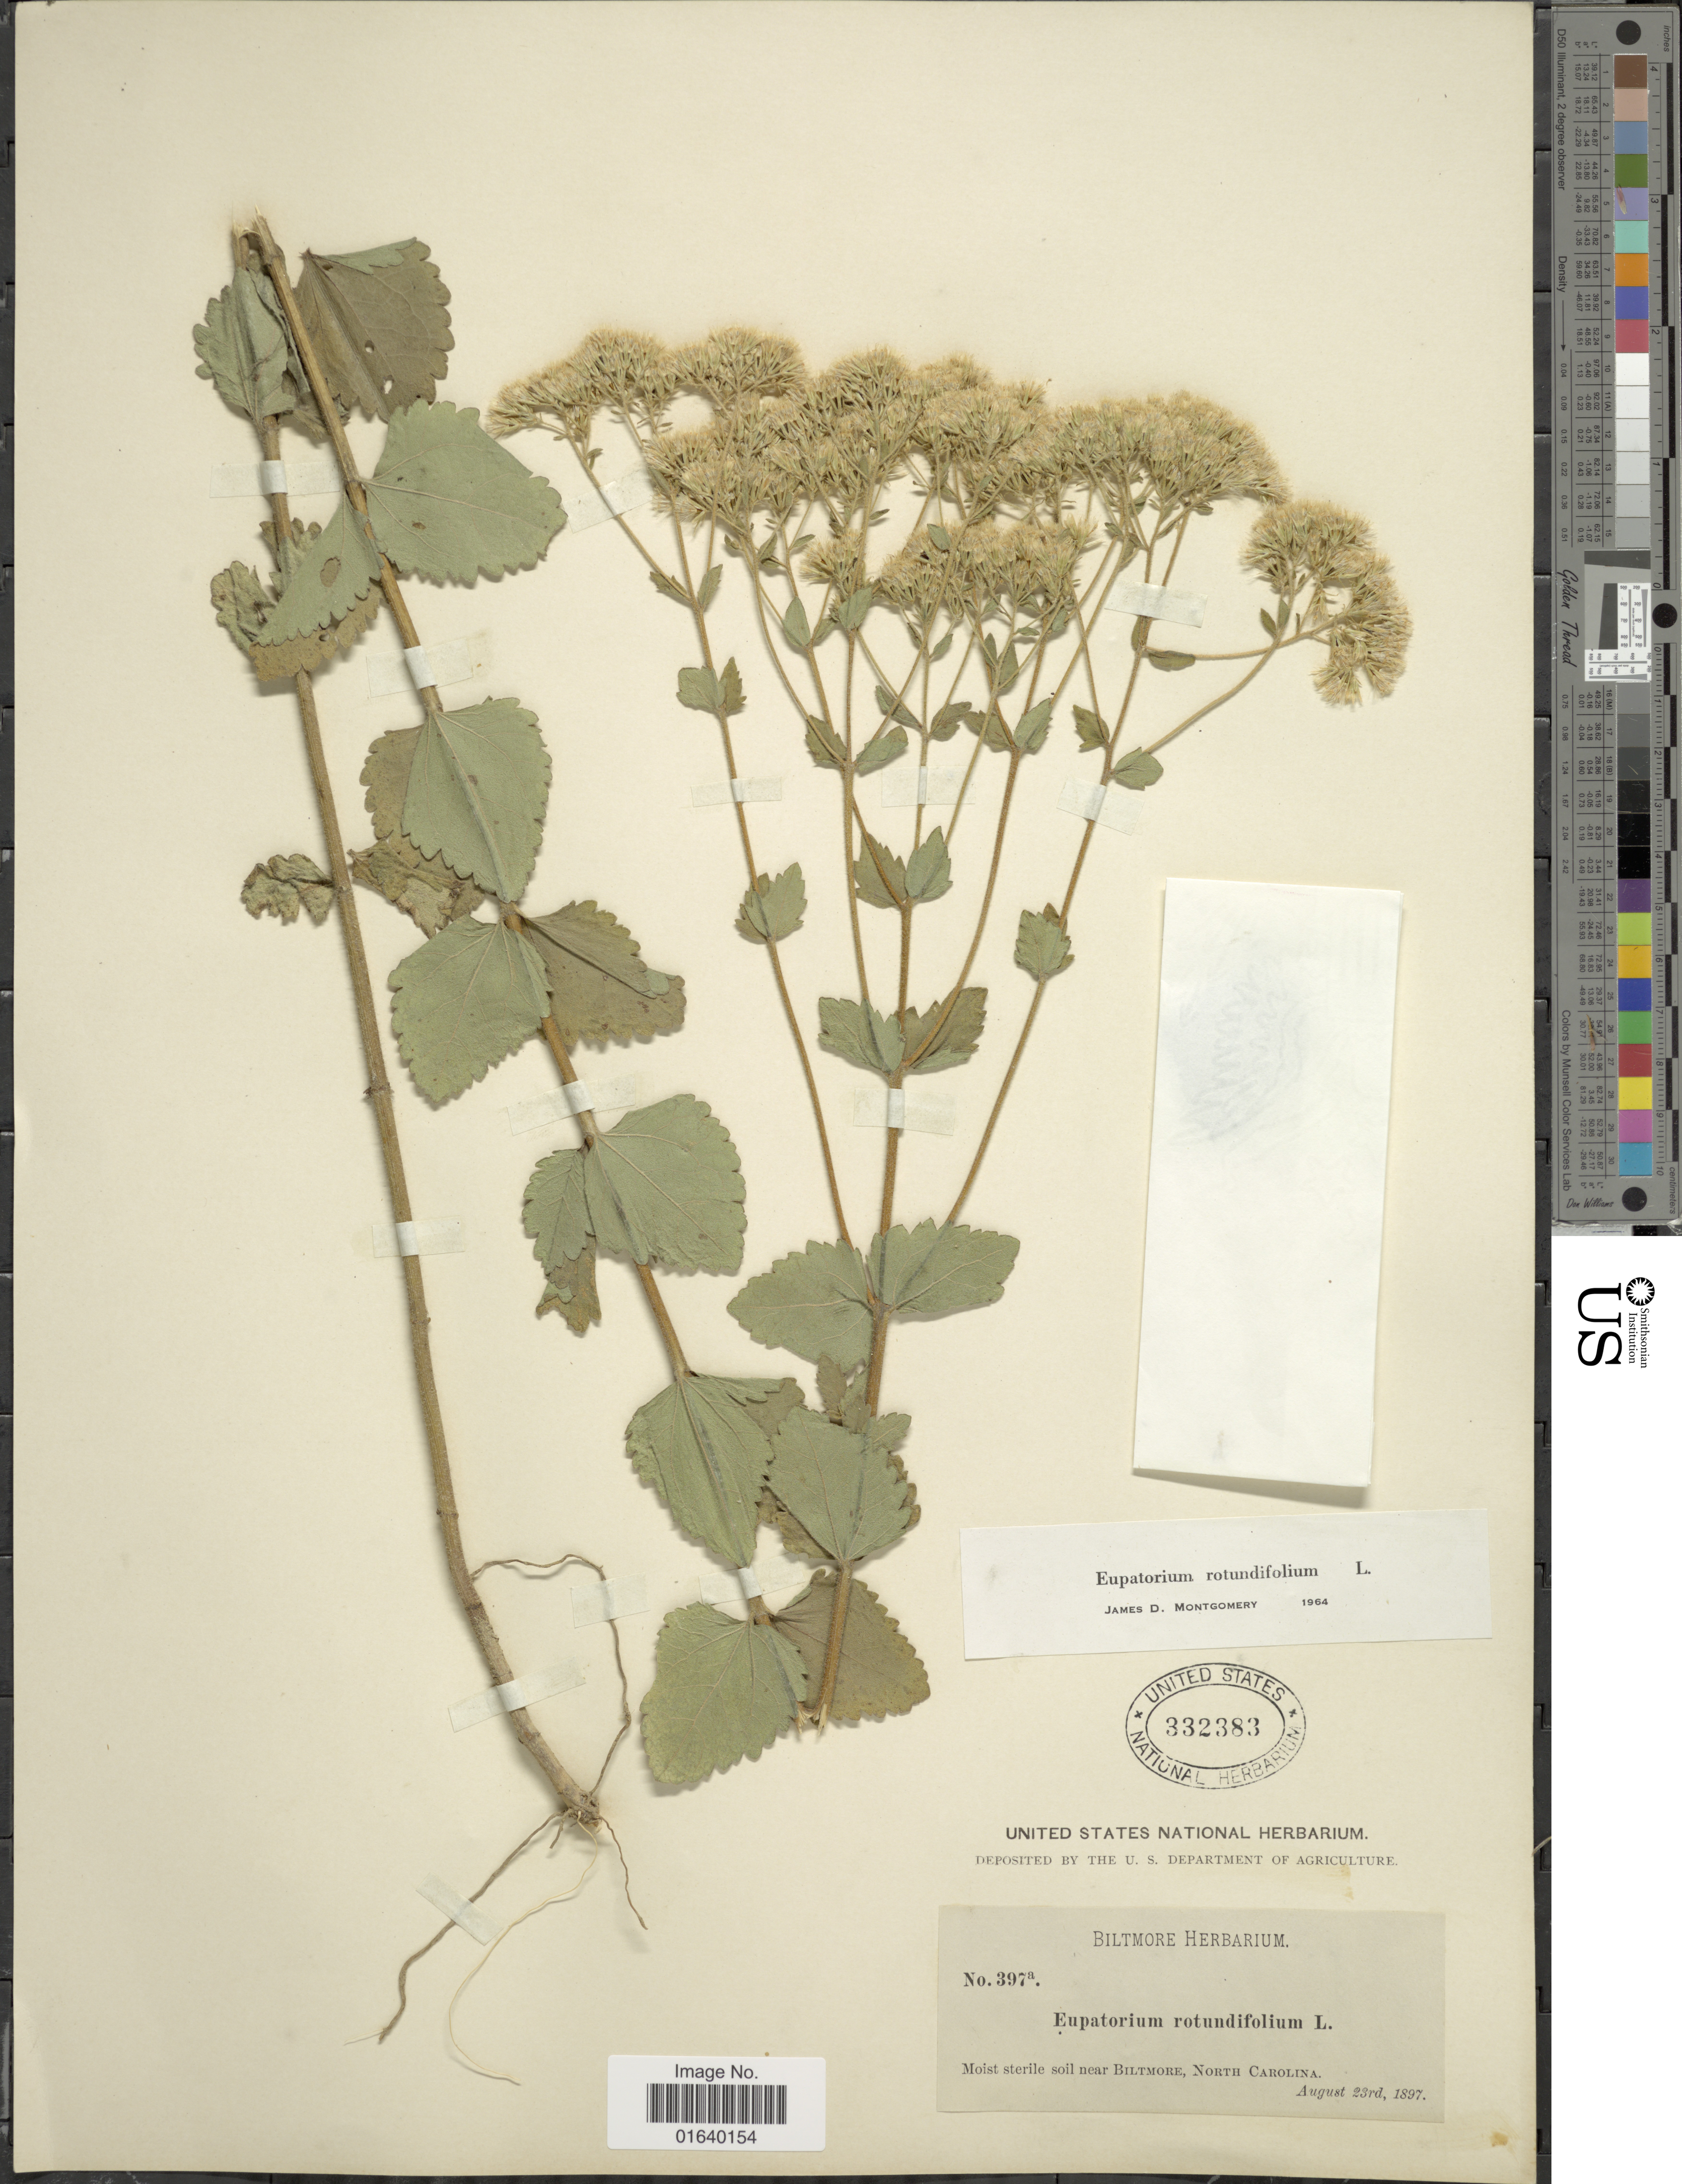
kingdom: Plantae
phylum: Tracheophyta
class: Magnoliopsida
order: Asterales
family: Asteraceae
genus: Eupatorium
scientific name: Eupatorium rotundifolium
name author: L.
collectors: ex herb. Biltmore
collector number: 397a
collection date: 1897-08-23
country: United States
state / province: North Carolina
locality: Moist sterile soil near Biltmore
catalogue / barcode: US 332383